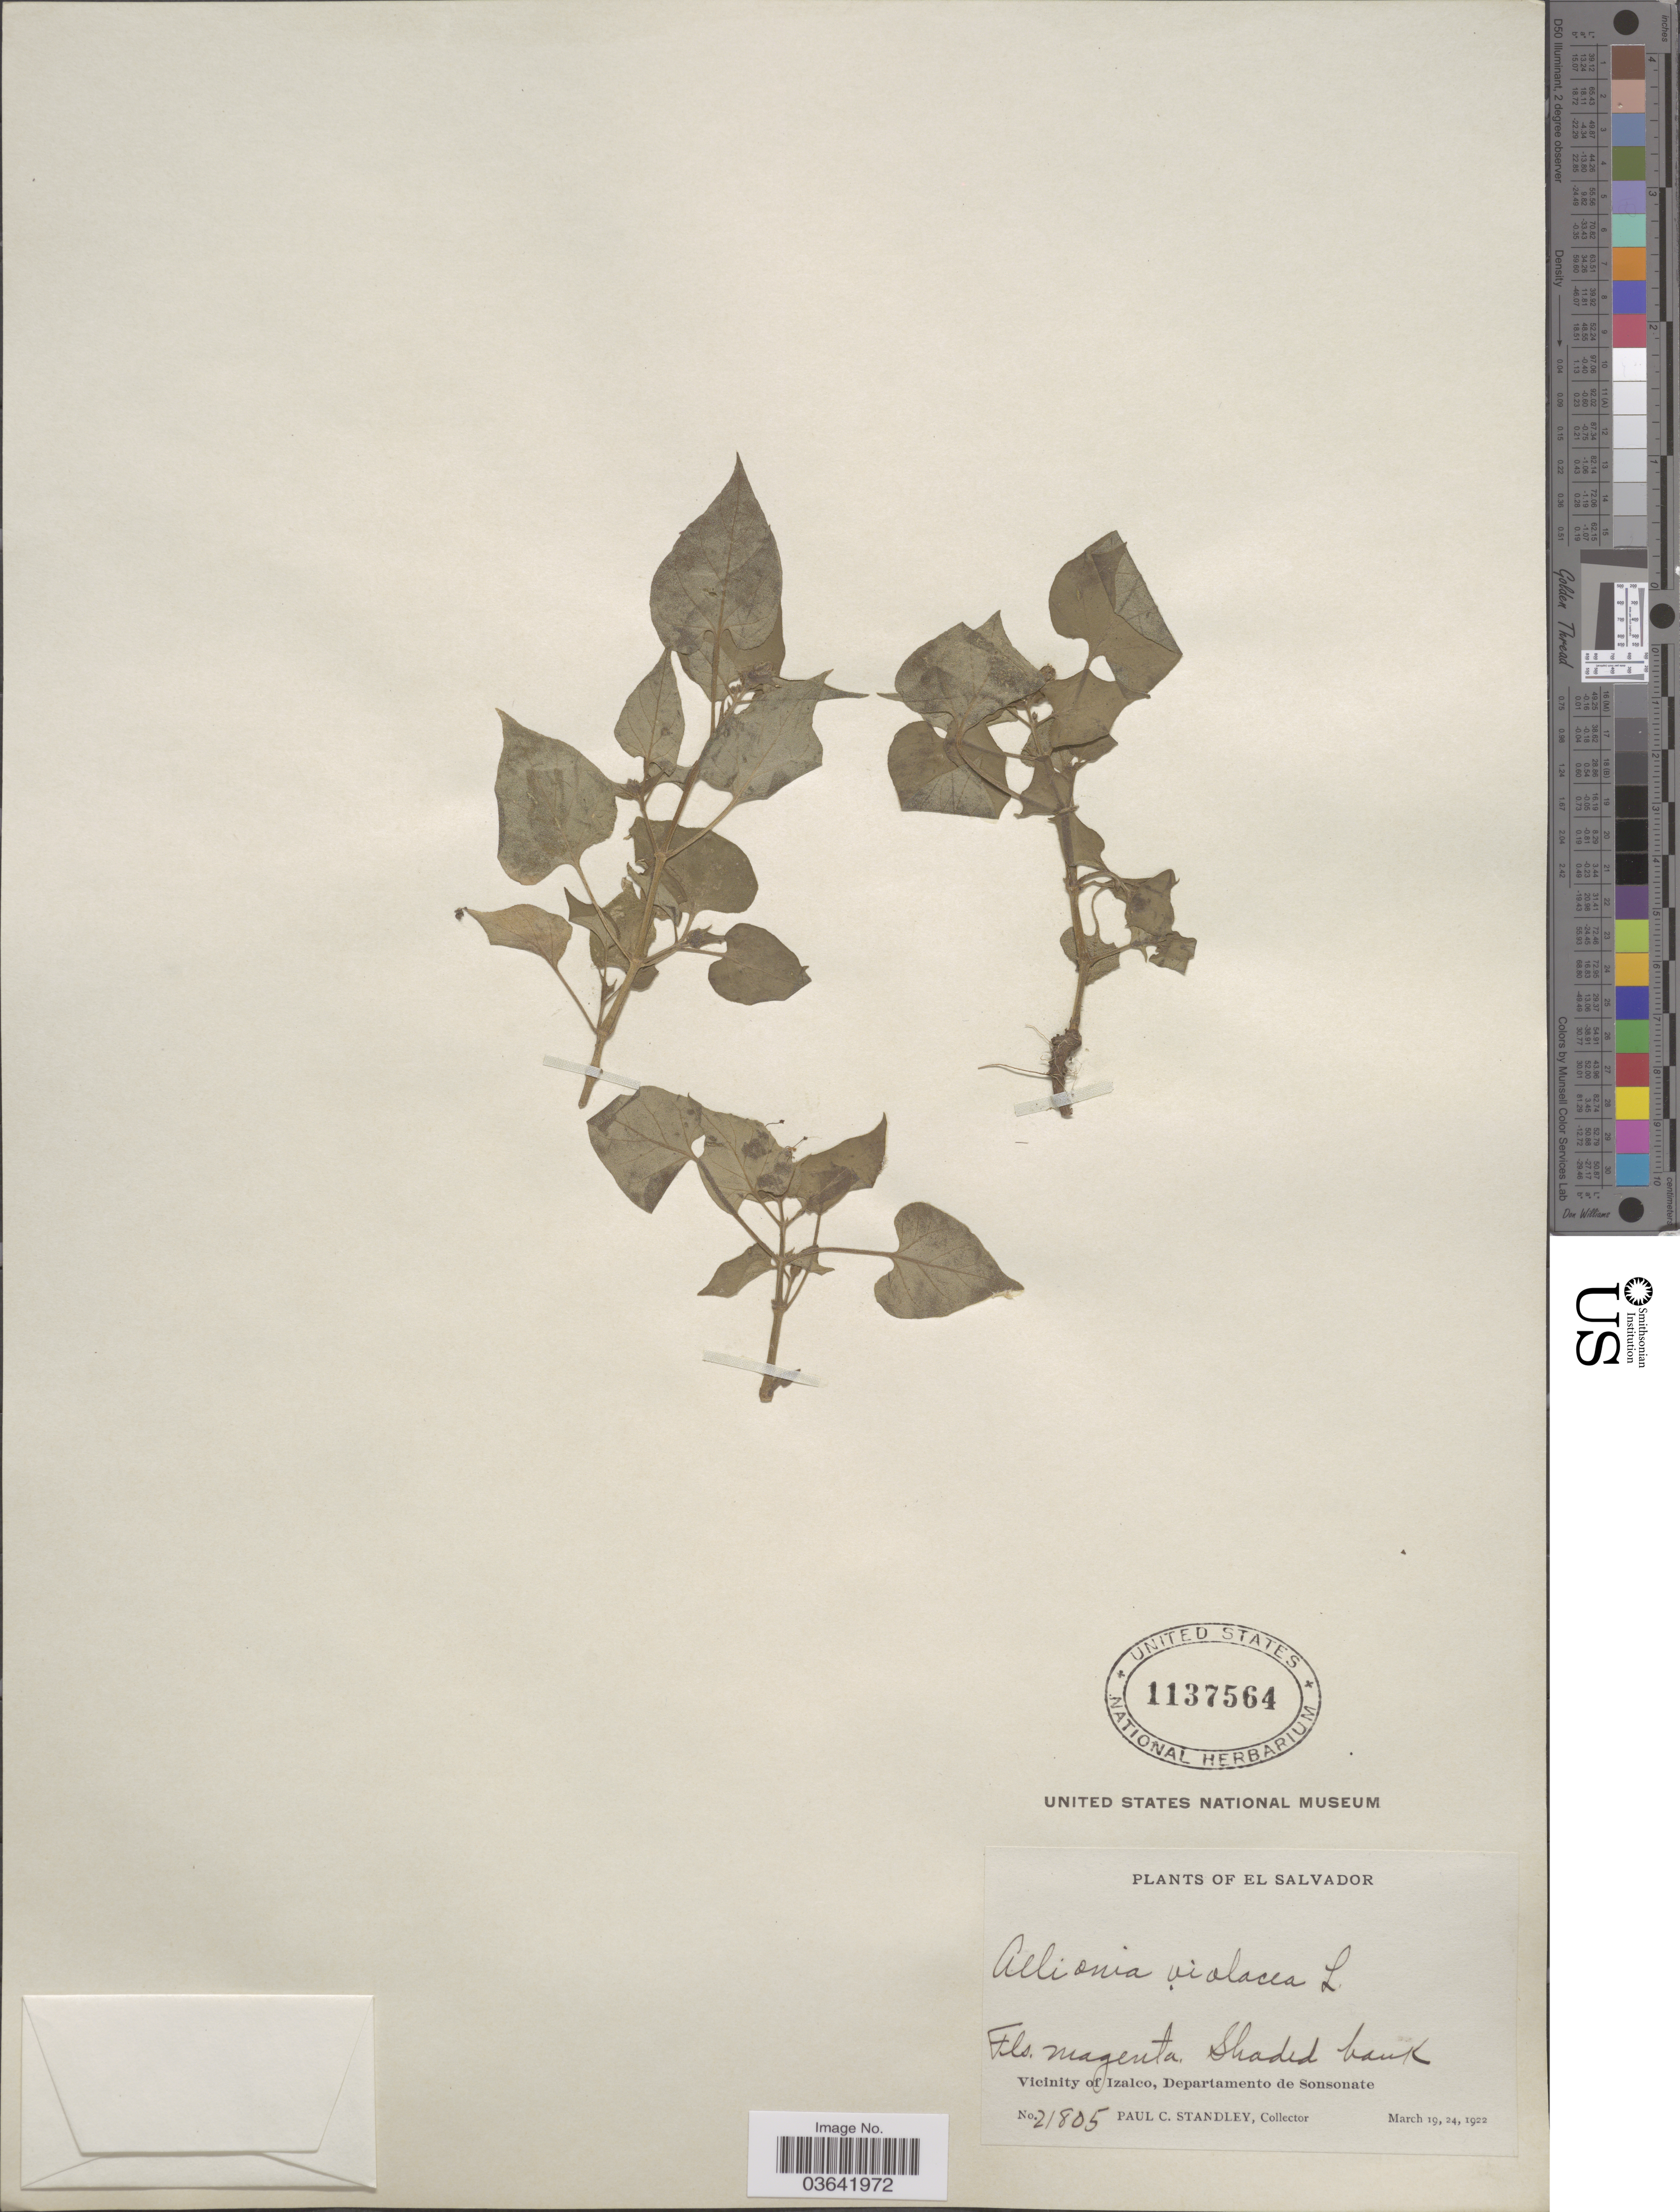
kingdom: Plantae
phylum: Tracheophyta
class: Magnoliopsida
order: Caryophyllales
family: Nyctaginaceae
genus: Mirabilis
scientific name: Mirabilis violacea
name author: (L.) Heimerl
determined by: Strong, Mark T., (BOT), Smithsonian Institution - National Museum of Natural History (UNITED STATES)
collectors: P. C. Standley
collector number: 21805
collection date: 1922-03-19/1922-03-24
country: El Salvador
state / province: Sonsonate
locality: Vicinity of Izalco, Departamento de Sonsonate.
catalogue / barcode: US 1137564